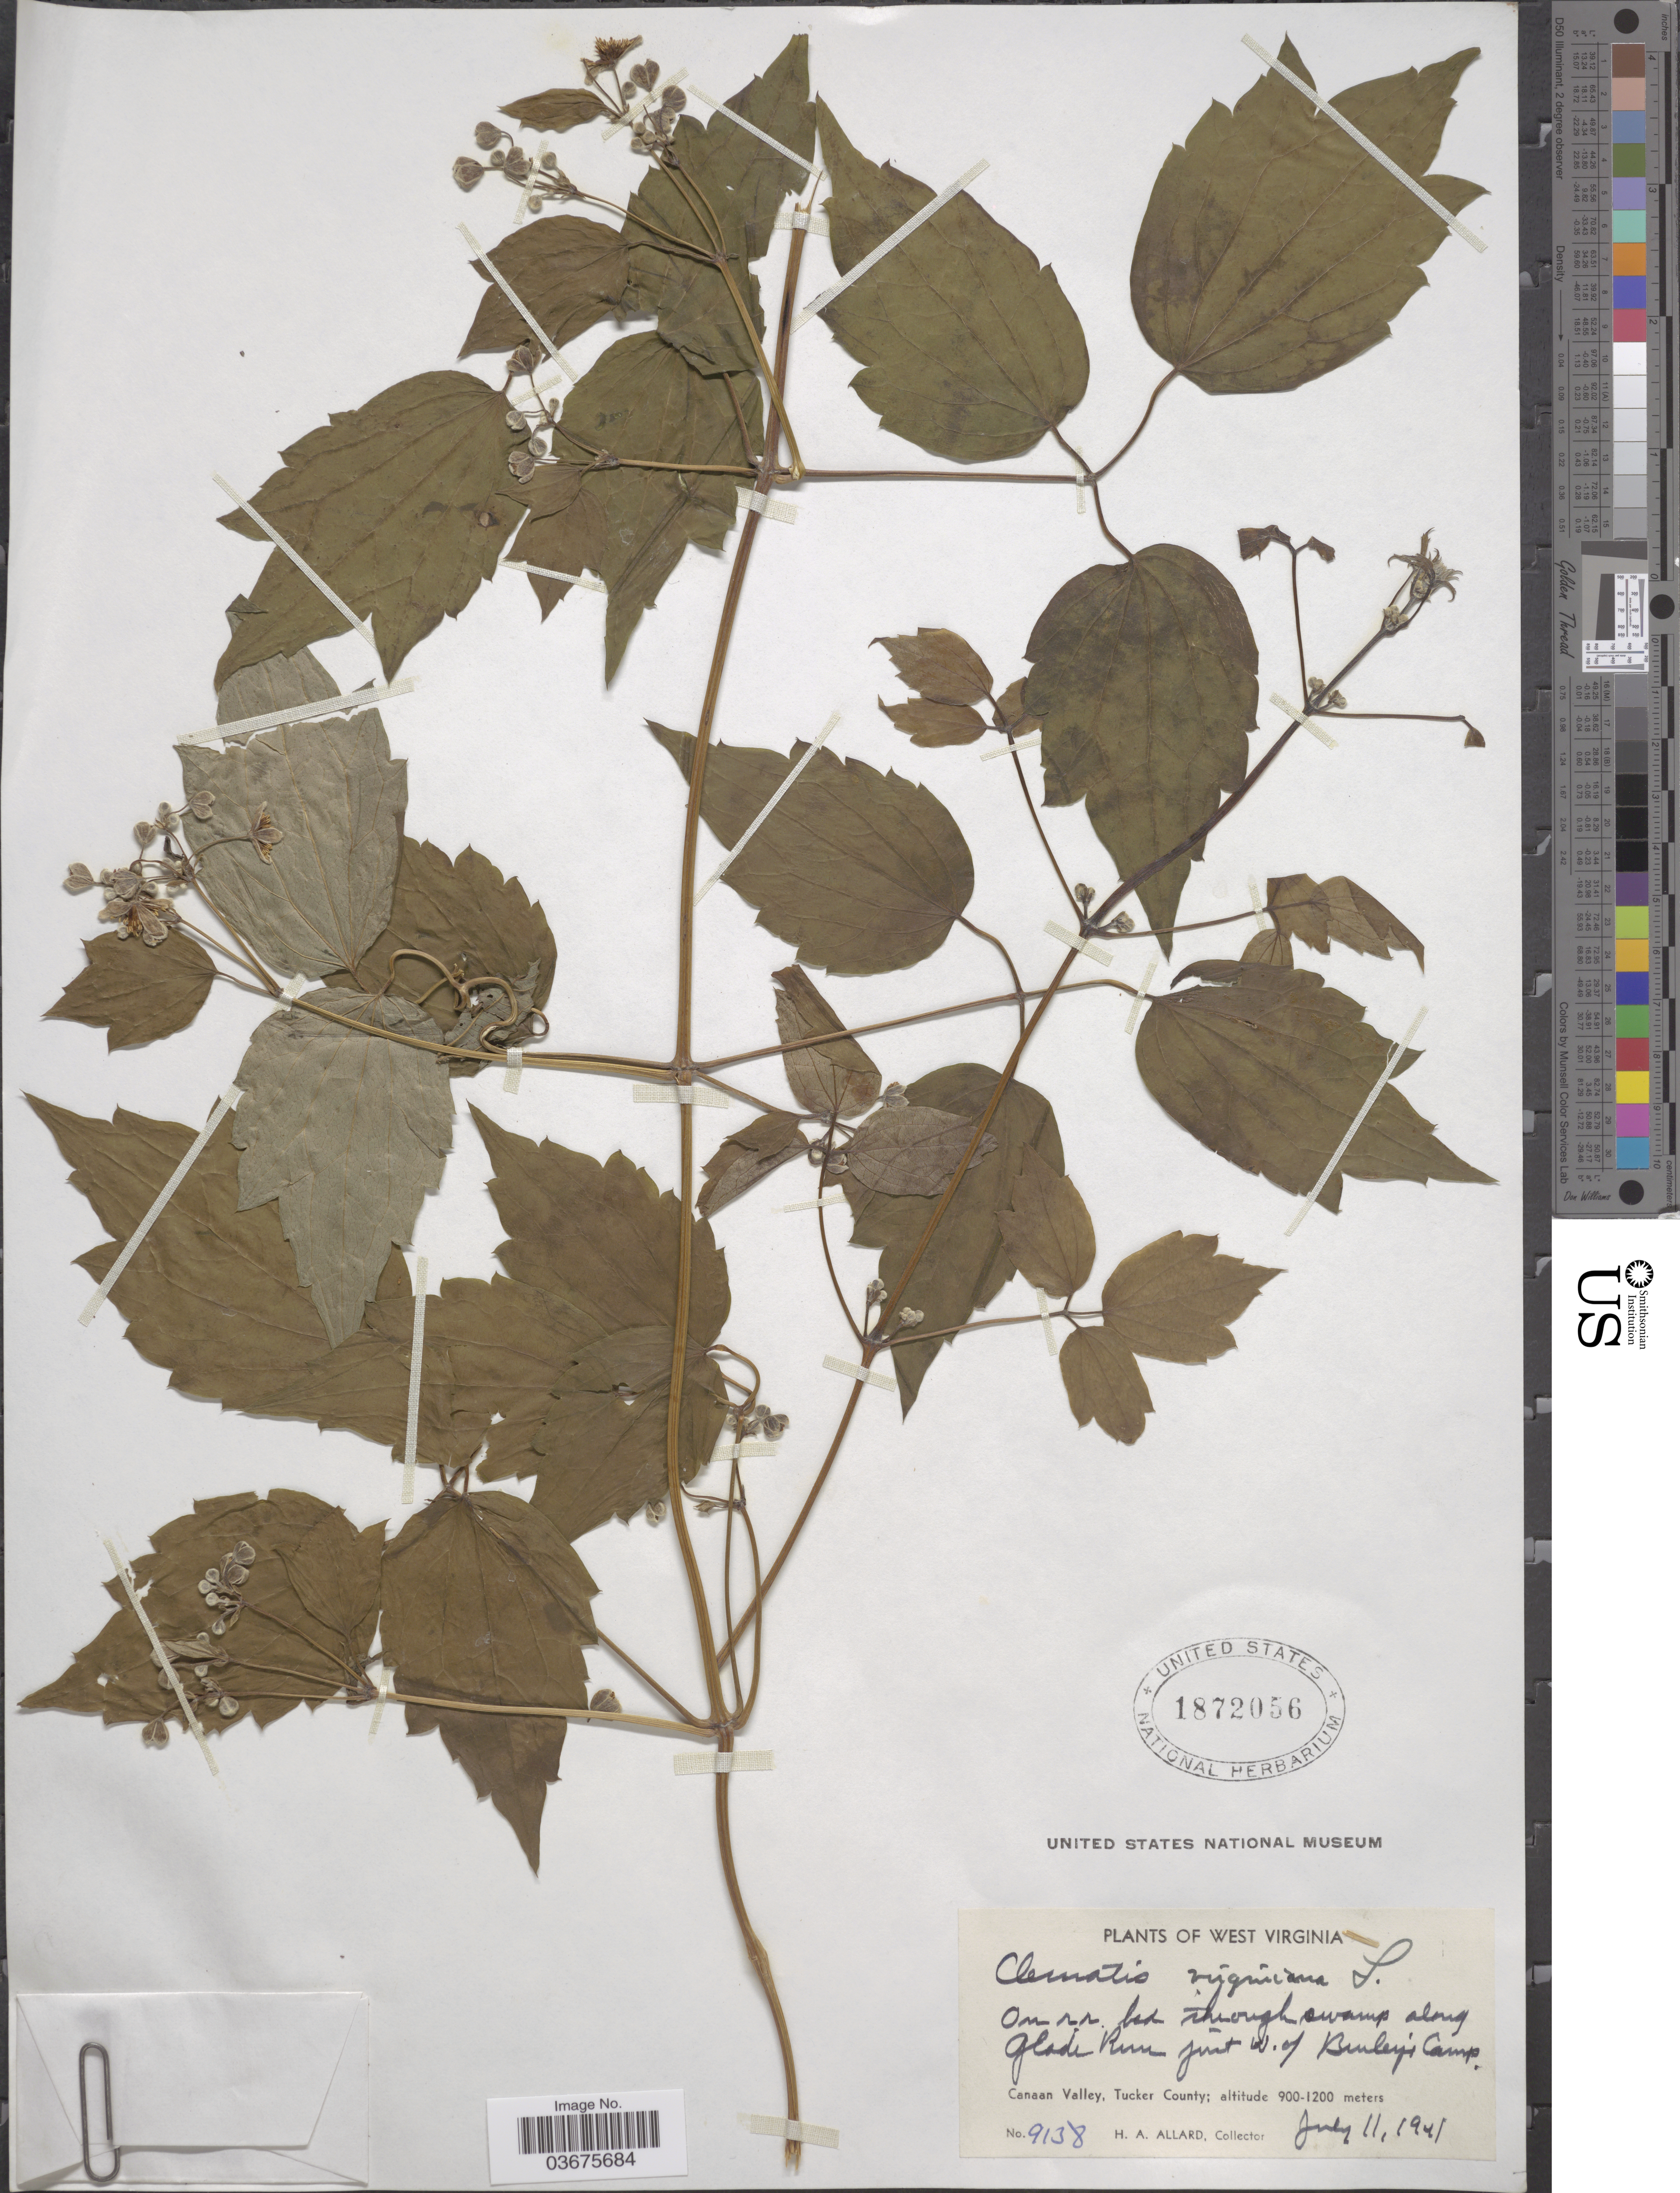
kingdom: Plantae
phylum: Tracheophyta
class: Magnoliopsida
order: Ranunculales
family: Ranunculaceae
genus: Clematis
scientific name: Clematis virginiana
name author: L.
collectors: H. A. Allard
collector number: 9138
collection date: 1941-07-11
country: United States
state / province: West Virginia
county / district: Tucker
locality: Along Glade Run just W. of Burley's Camp. Canaan Valley, Tucker County.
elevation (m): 900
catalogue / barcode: US 1872056